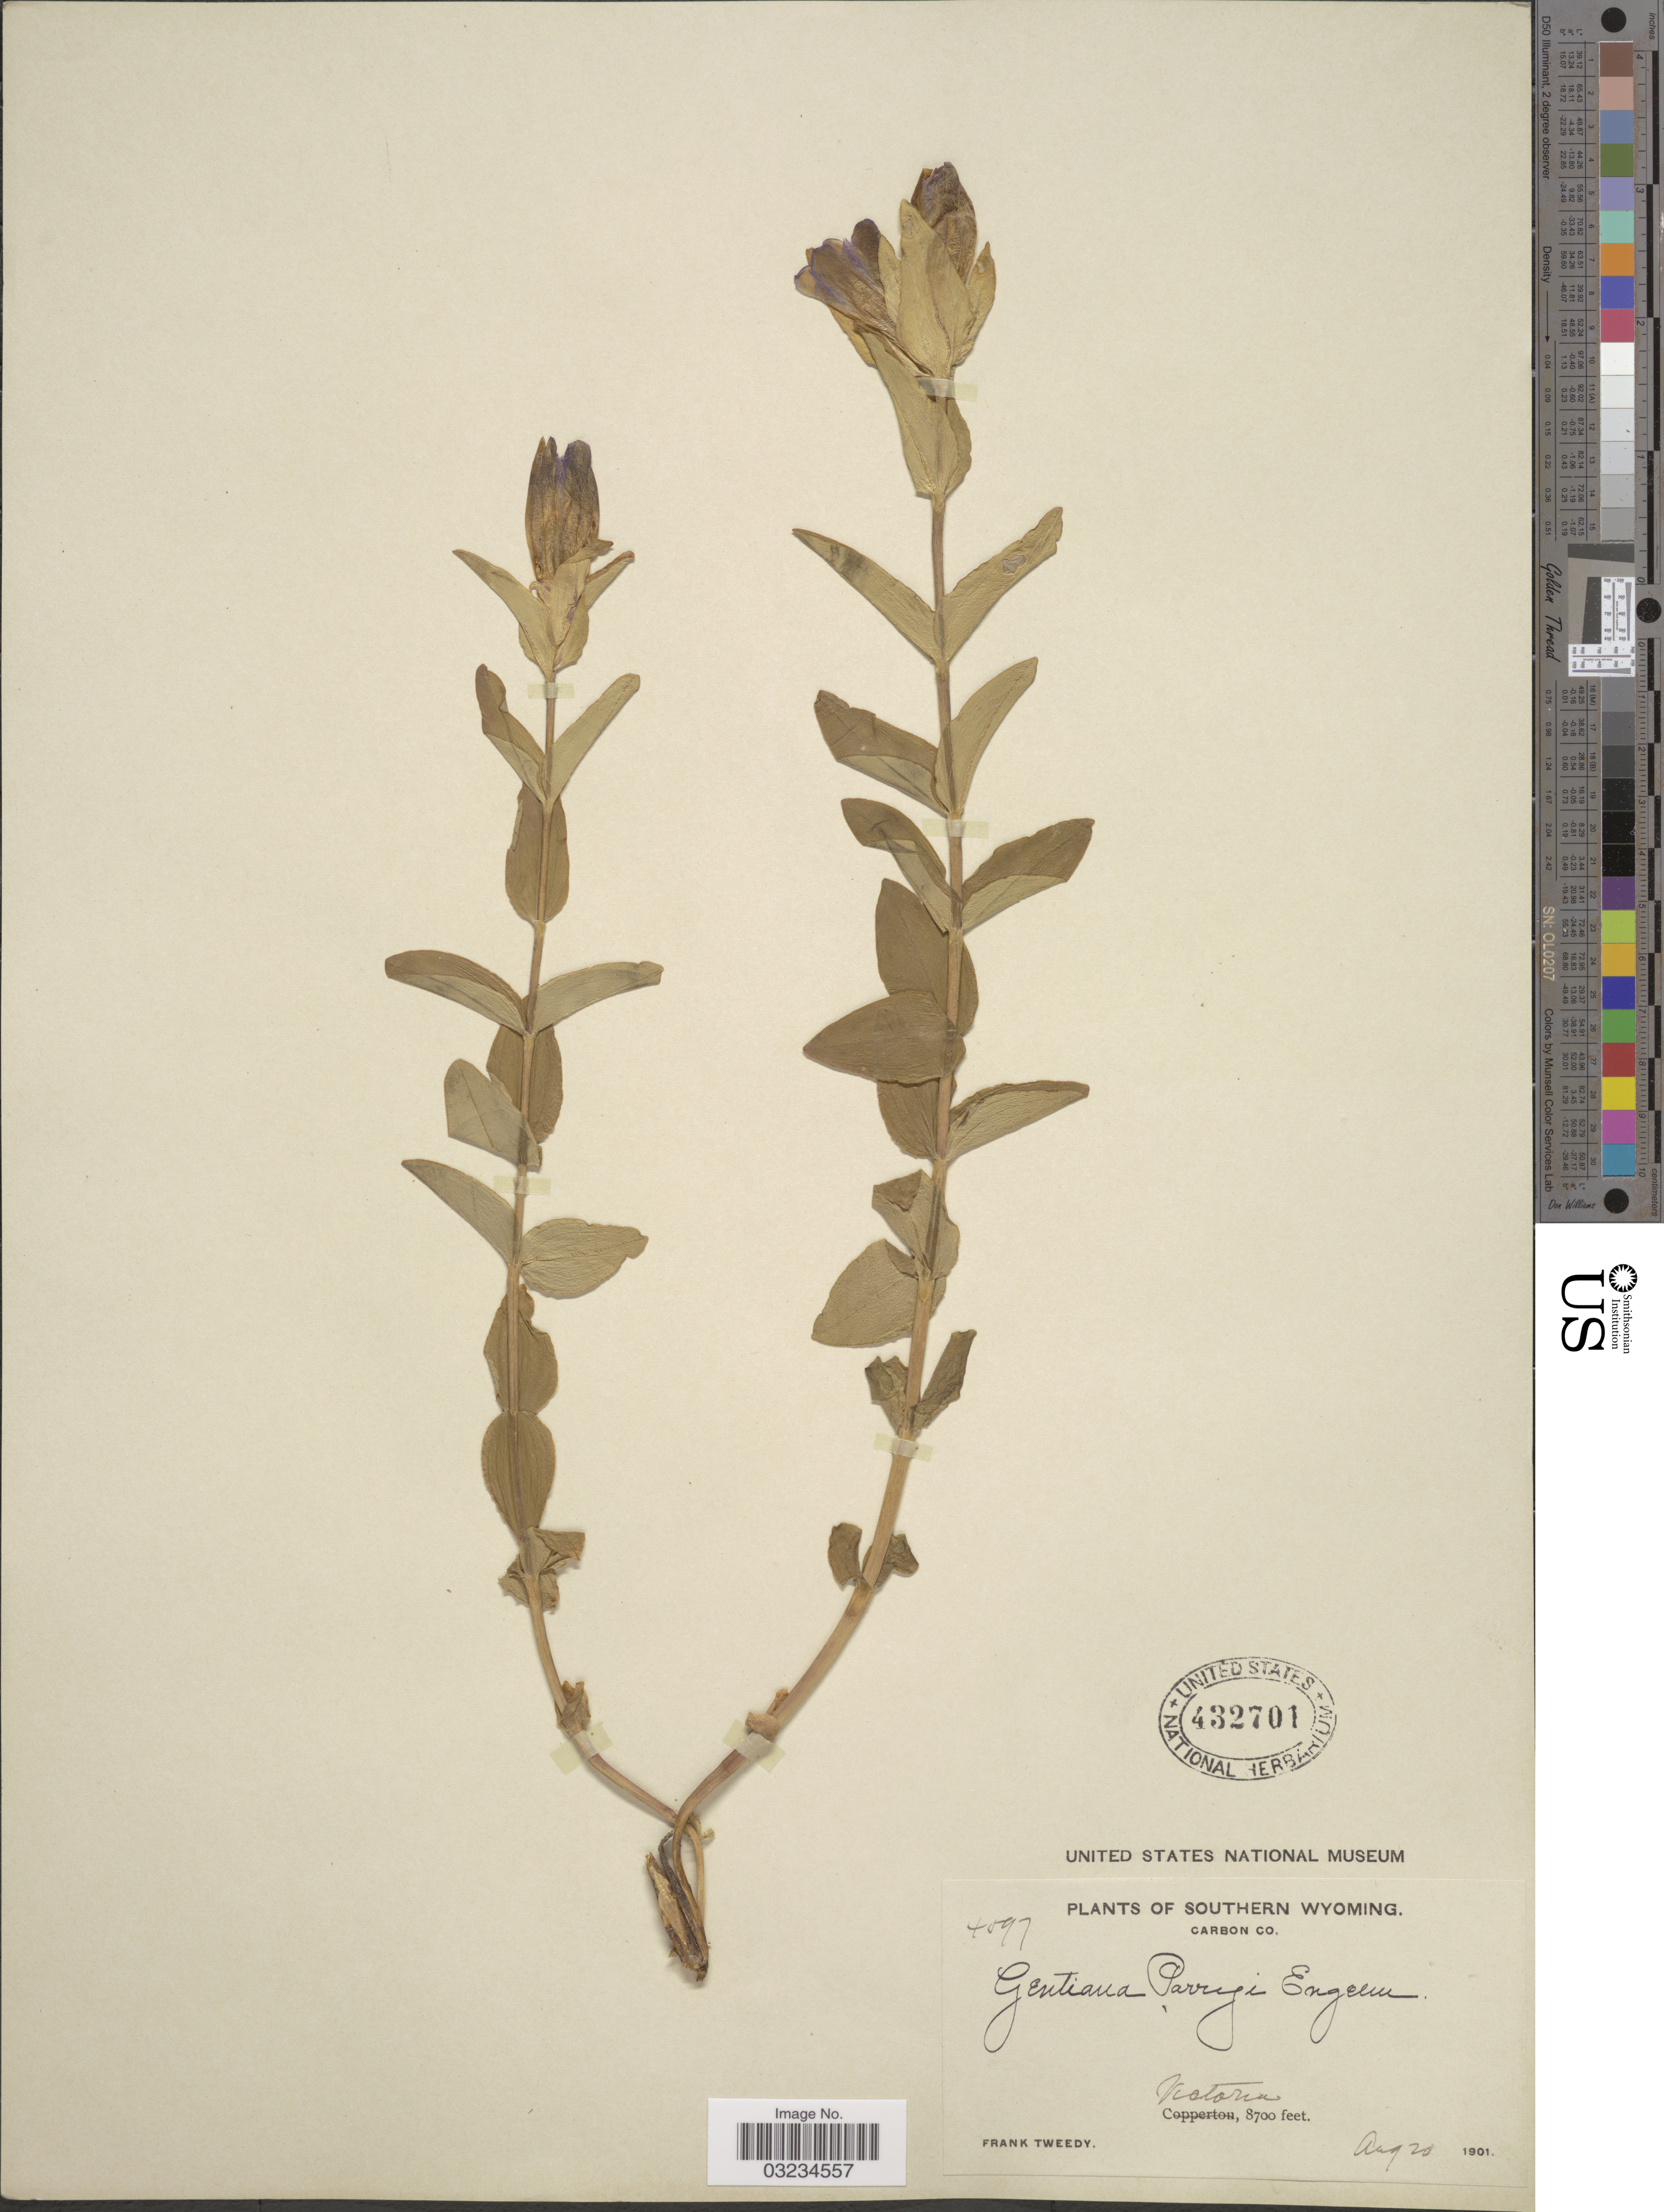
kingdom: Plantae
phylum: Tracheophyta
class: Magnoliopsida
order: Gentianales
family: Gentianaceae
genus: Gentiana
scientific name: Gentiana parryi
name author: Engelm.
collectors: F. Tweedy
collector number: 4097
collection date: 1901-08-20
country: United States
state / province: Wyoming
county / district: Carbon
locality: Southern Wyoming. Carbon Co. Natrona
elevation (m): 2652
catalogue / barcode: US 432701